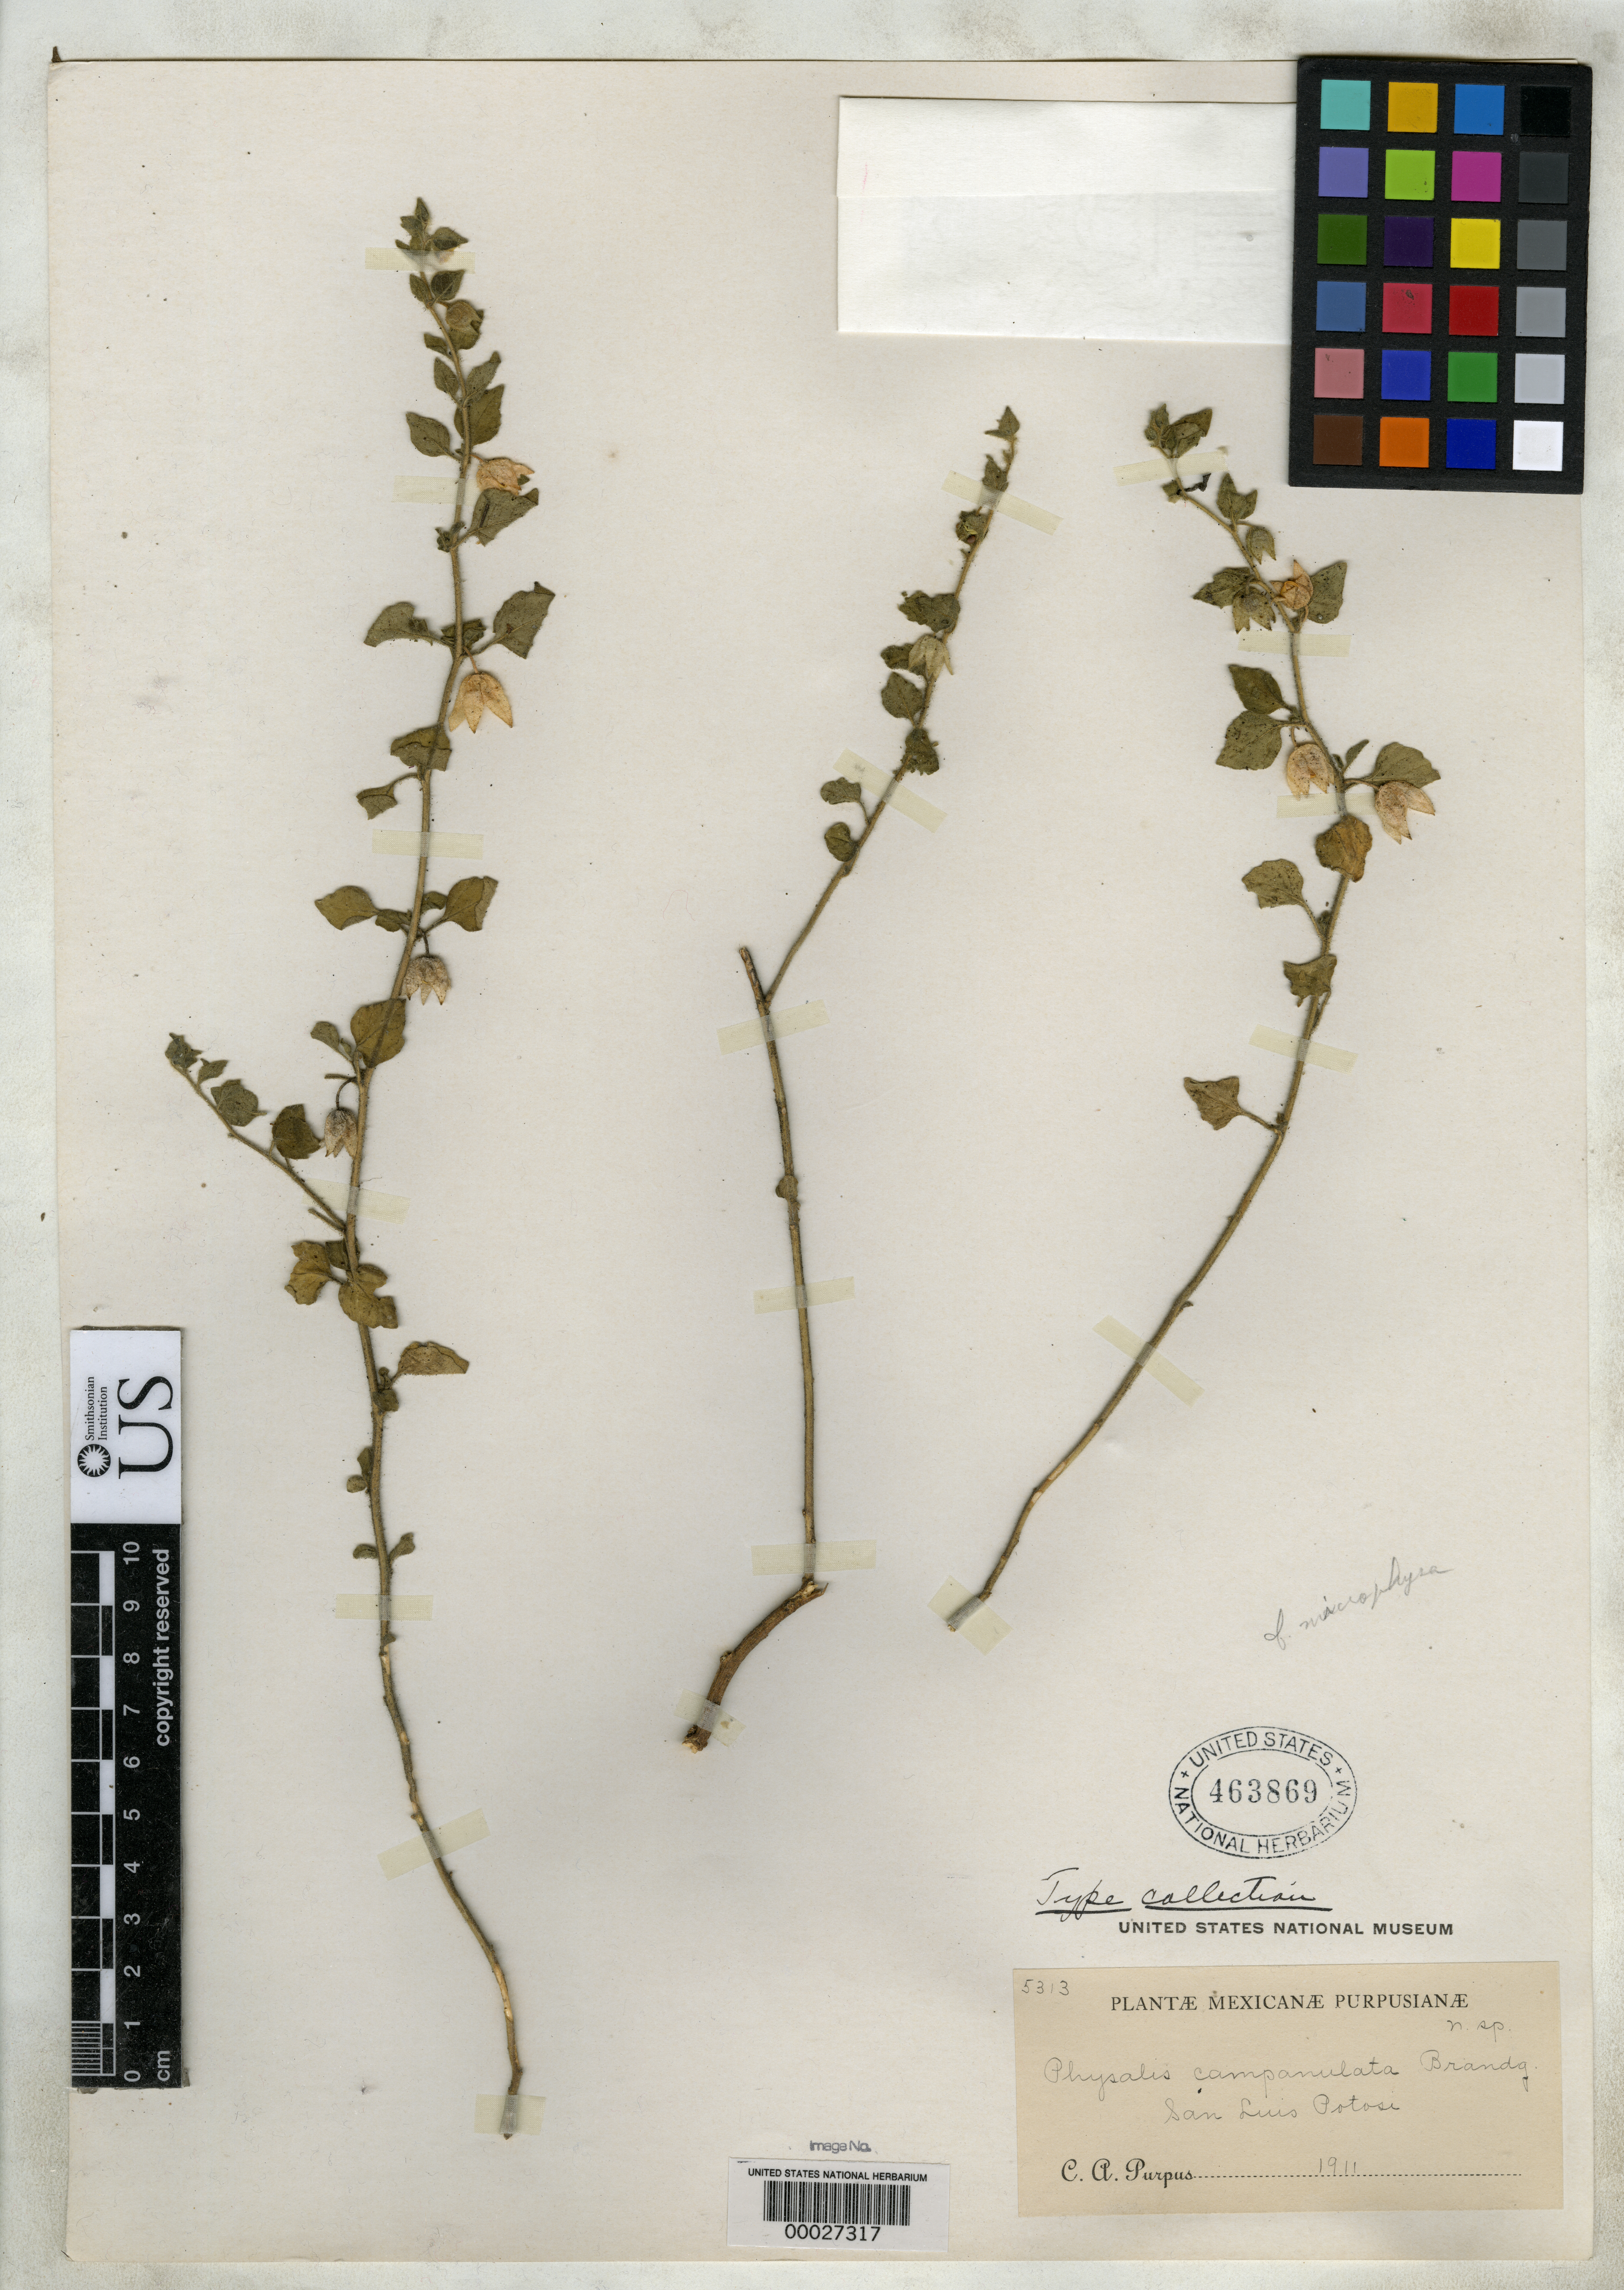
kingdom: Plantae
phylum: Tracheophyta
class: Magnoliopsida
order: Solanales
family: Solanaceae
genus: Physalis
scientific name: Physalis campanulata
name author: Brandegee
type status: Isotype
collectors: C. A. Purpus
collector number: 5313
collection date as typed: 1911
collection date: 1911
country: Mexico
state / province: San Luis Potosi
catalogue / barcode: US 463869